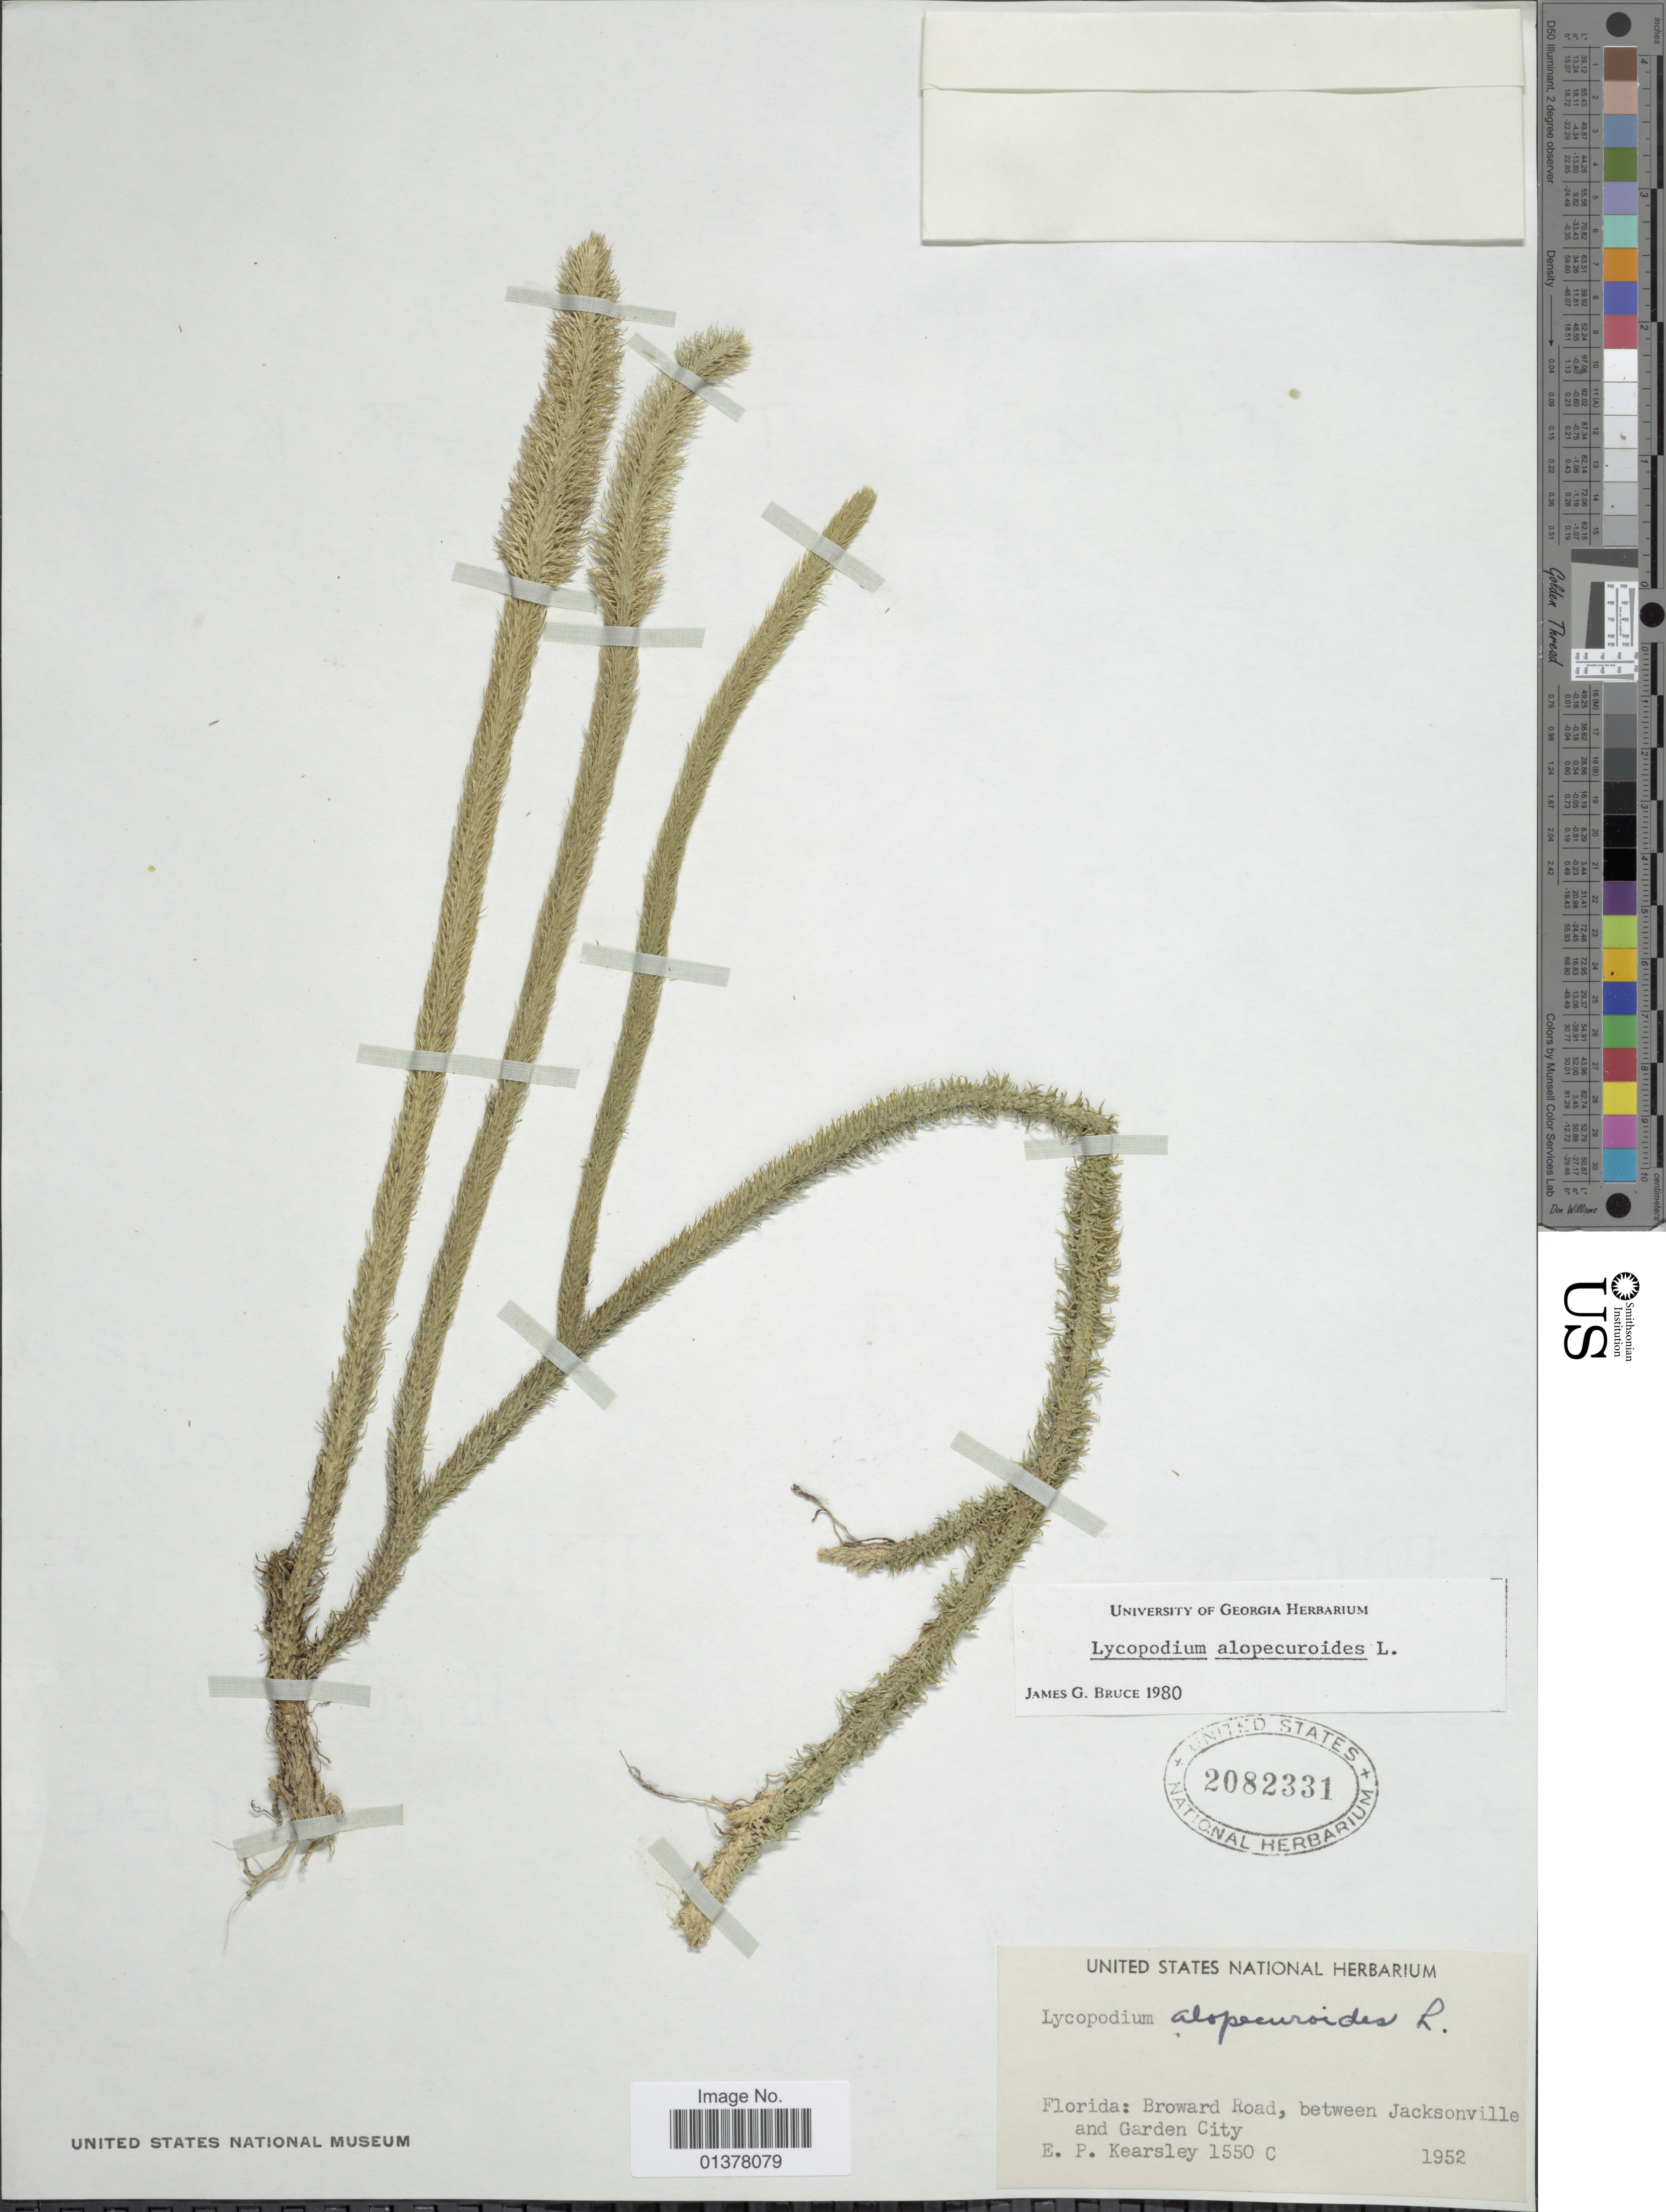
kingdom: Plantae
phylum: Tracheophyta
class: Lycopodiopsida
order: Lycopodiales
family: Lycopodiaceae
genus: Lycopodiella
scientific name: Lycopodiella alopecuroides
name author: (L.) Cranfill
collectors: E. Kearsley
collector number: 1550C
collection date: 1952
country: United States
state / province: Florida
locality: Broward Road, between Jacksonville and Garden City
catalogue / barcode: US 2082331